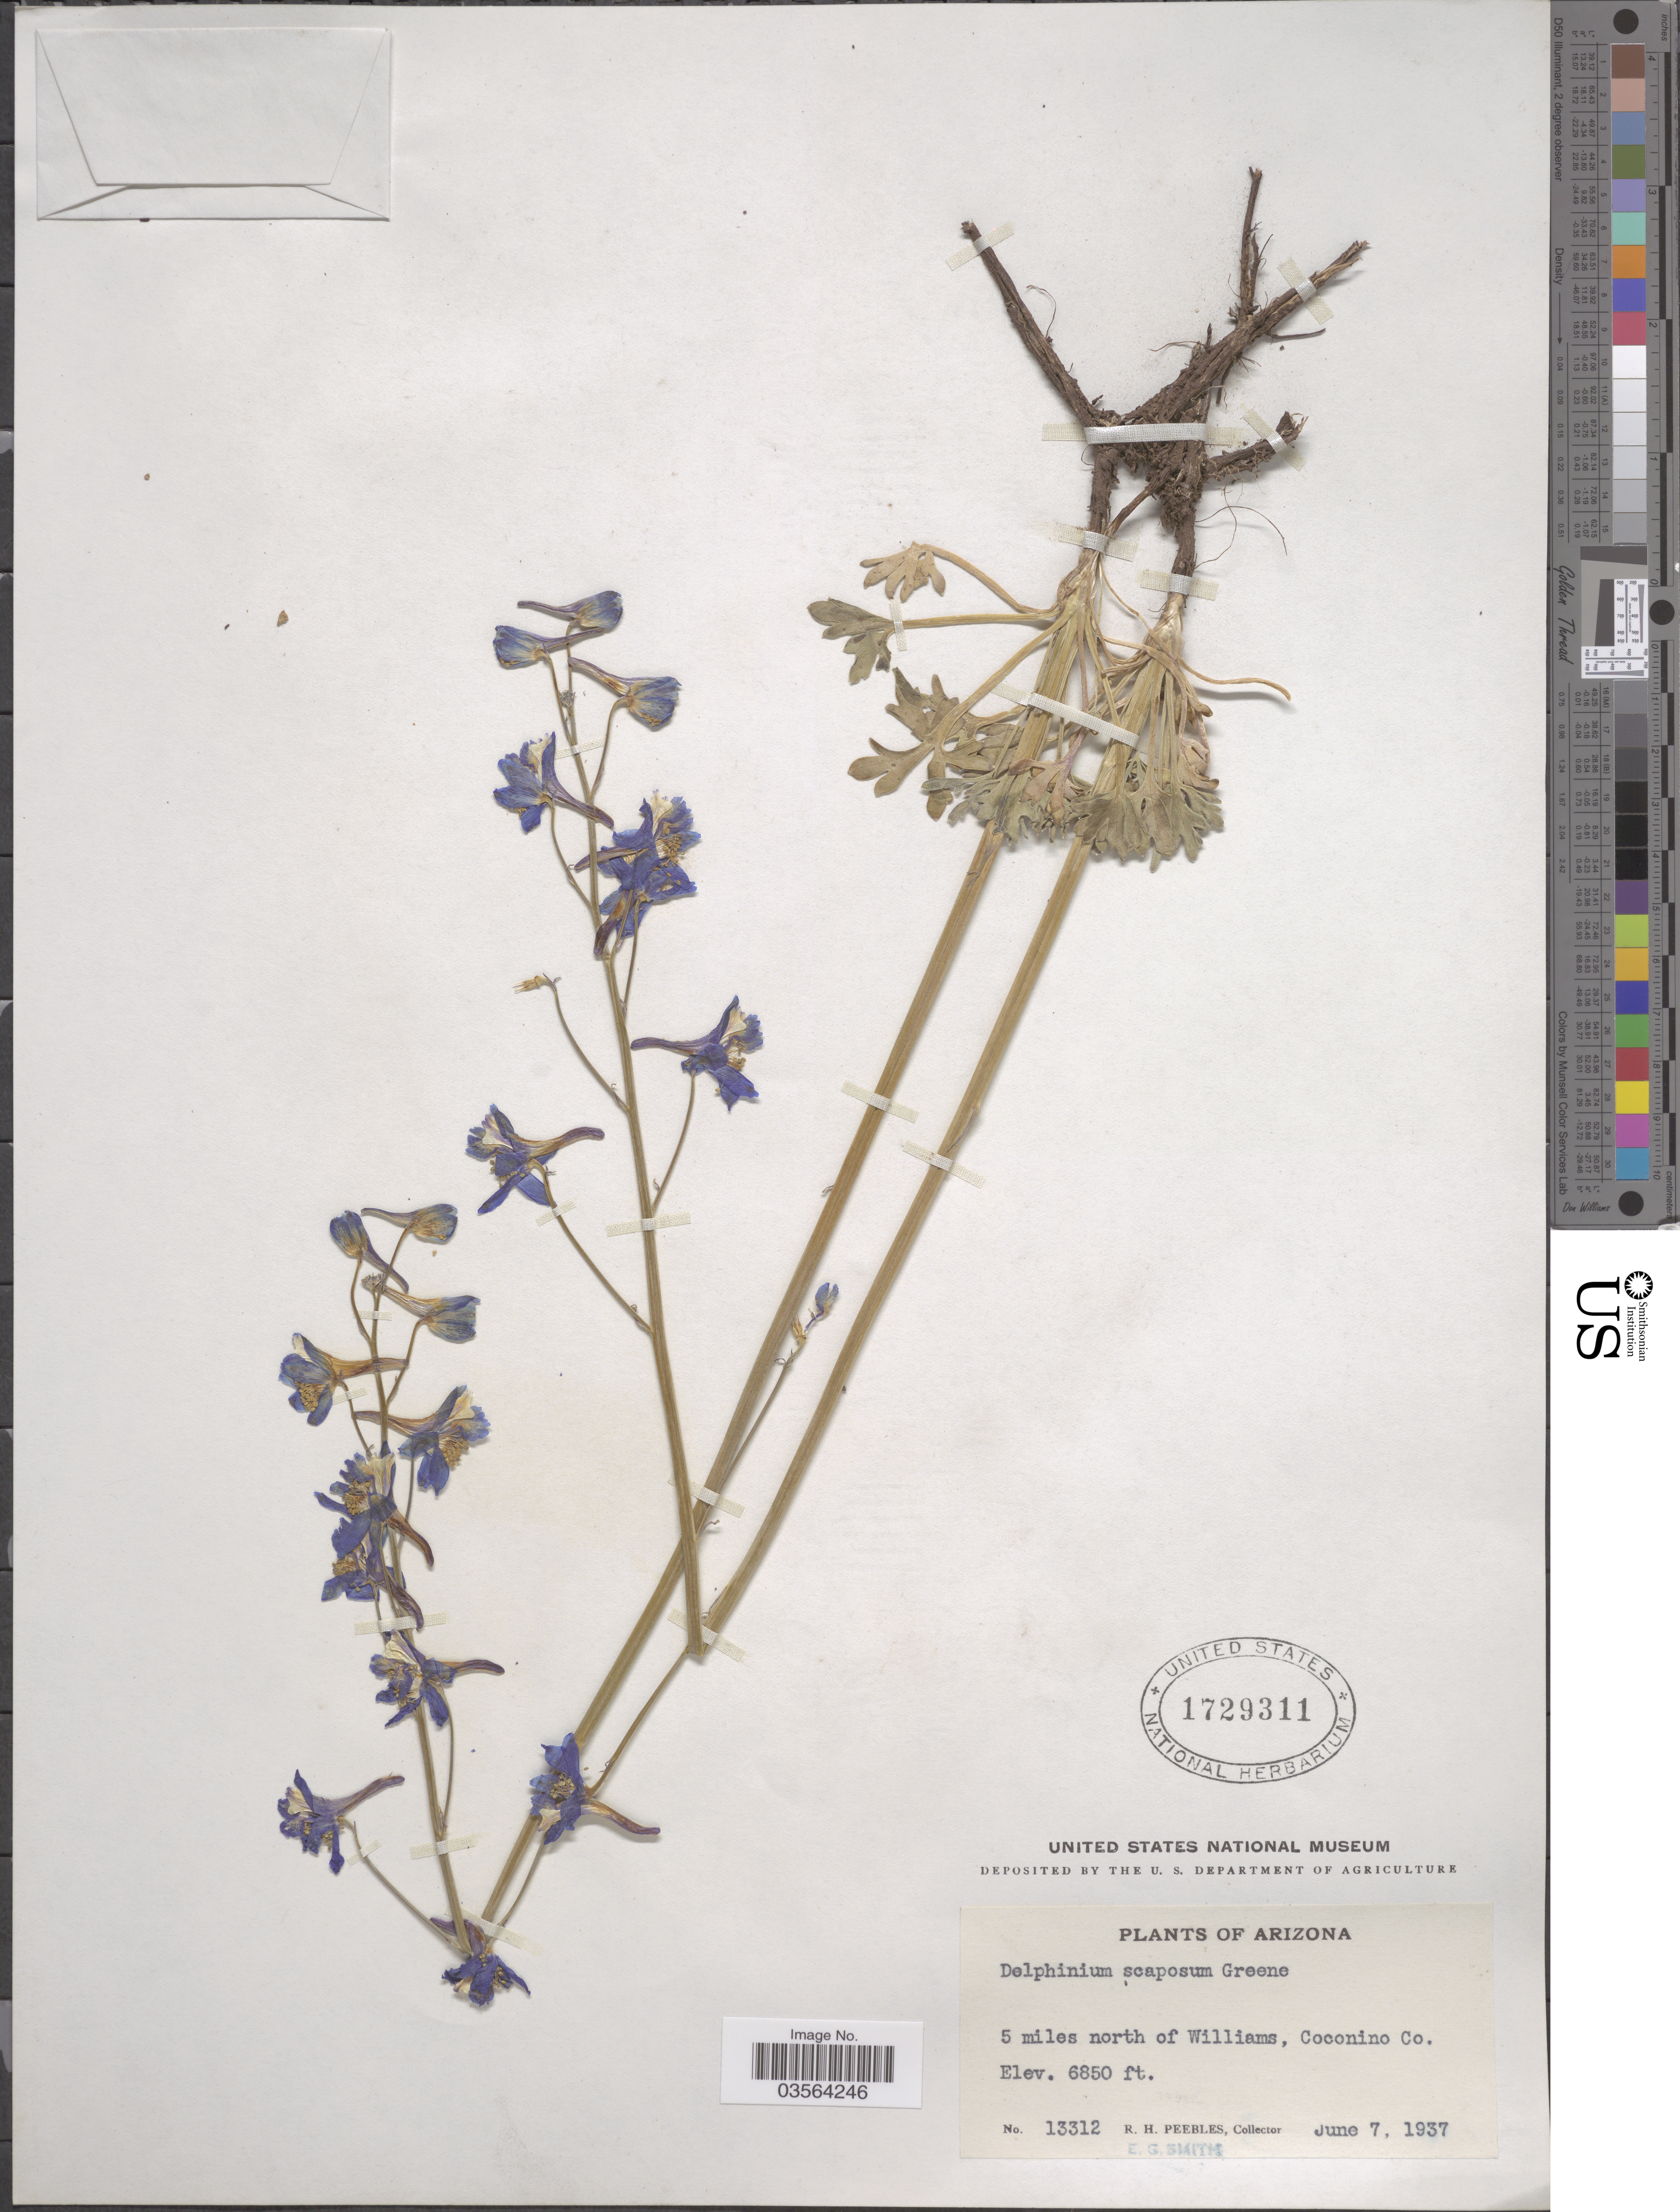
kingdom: Plantae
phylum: Tracheophyta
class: Magnoliopsida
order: Ranunculales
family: Ranunculaceae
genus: Delphinium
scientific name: Delphinium scaposum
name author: Greene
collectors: R. H. Peebles & E. G. Smith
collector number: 13312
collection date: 1937-06-07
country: United States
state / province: Arizona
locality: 5 miles north of Williams, Coconino Co.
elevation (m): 2088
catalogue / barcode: US 1729311